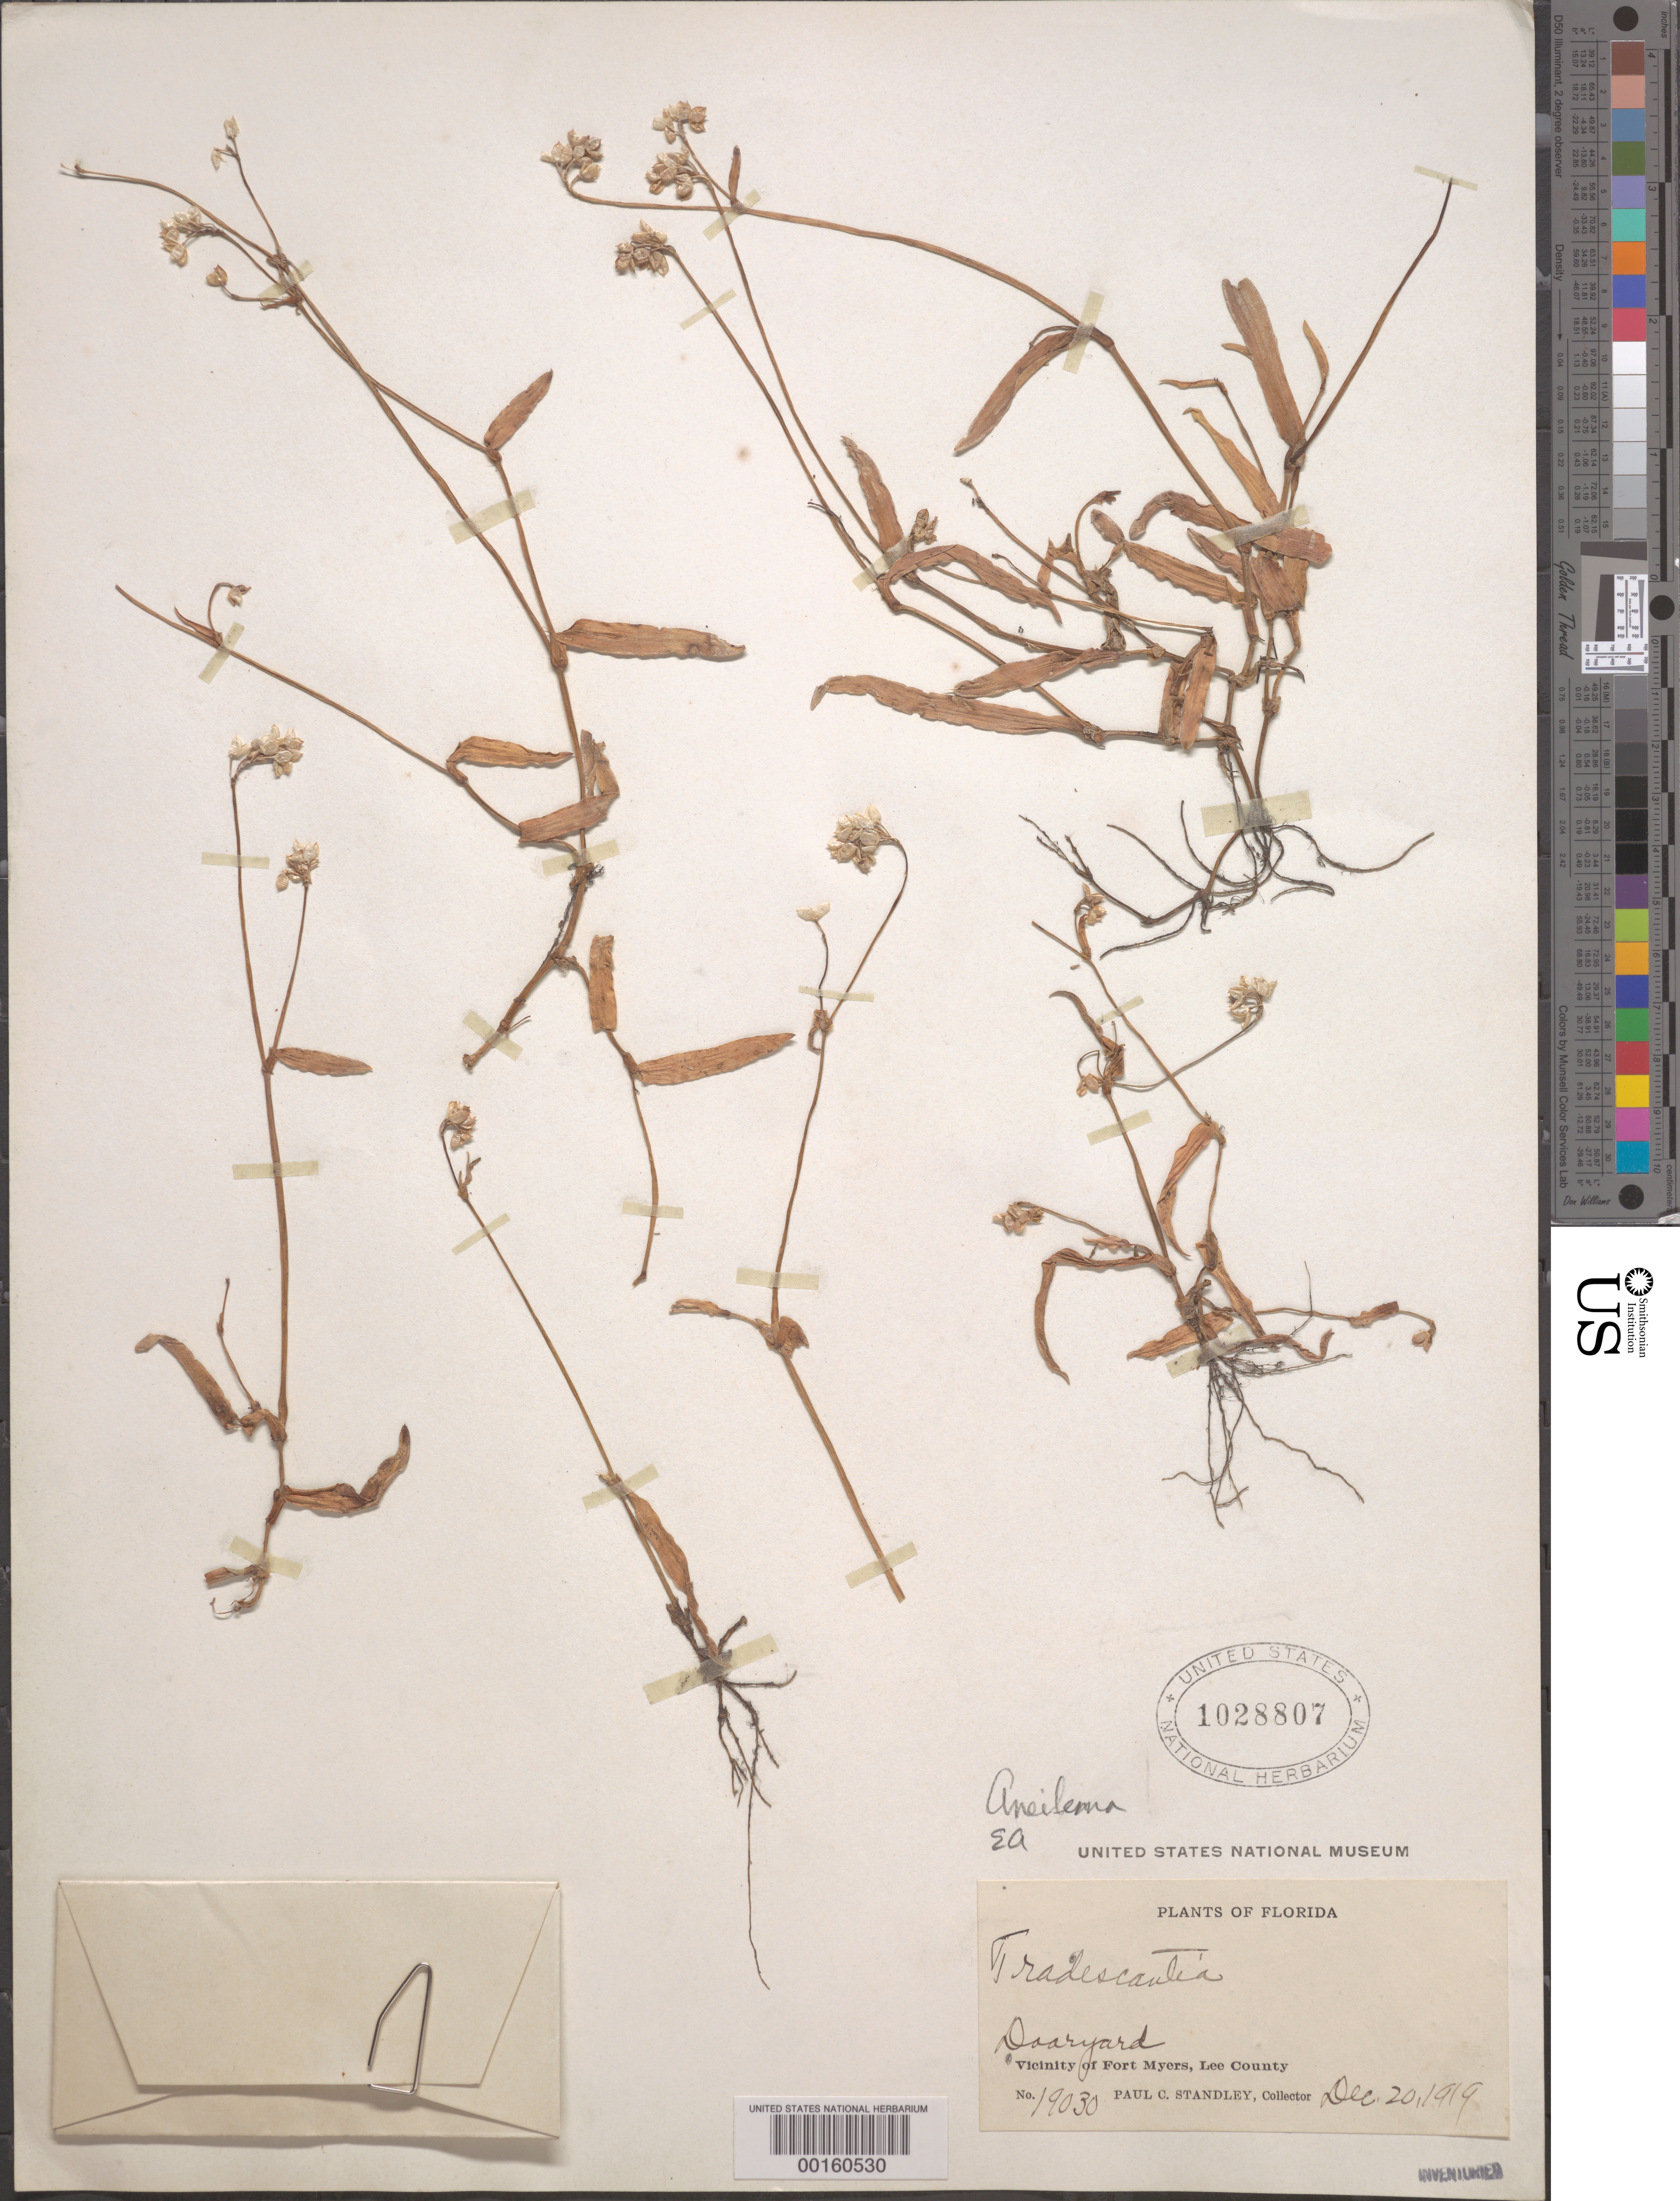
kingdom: Plantae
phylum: Tracheophyta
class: Liliopsida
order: Commelinales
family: Commelinaceae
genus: Murdannia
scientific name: Murdannia nudiflora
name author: (L.) Brenan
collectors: P. C. Standley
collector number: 19030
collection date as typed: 20 Dec 1919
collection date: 1919-12-20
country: United States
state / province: Florida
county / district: Lee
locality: Fort Myers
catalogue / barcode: US 1028807